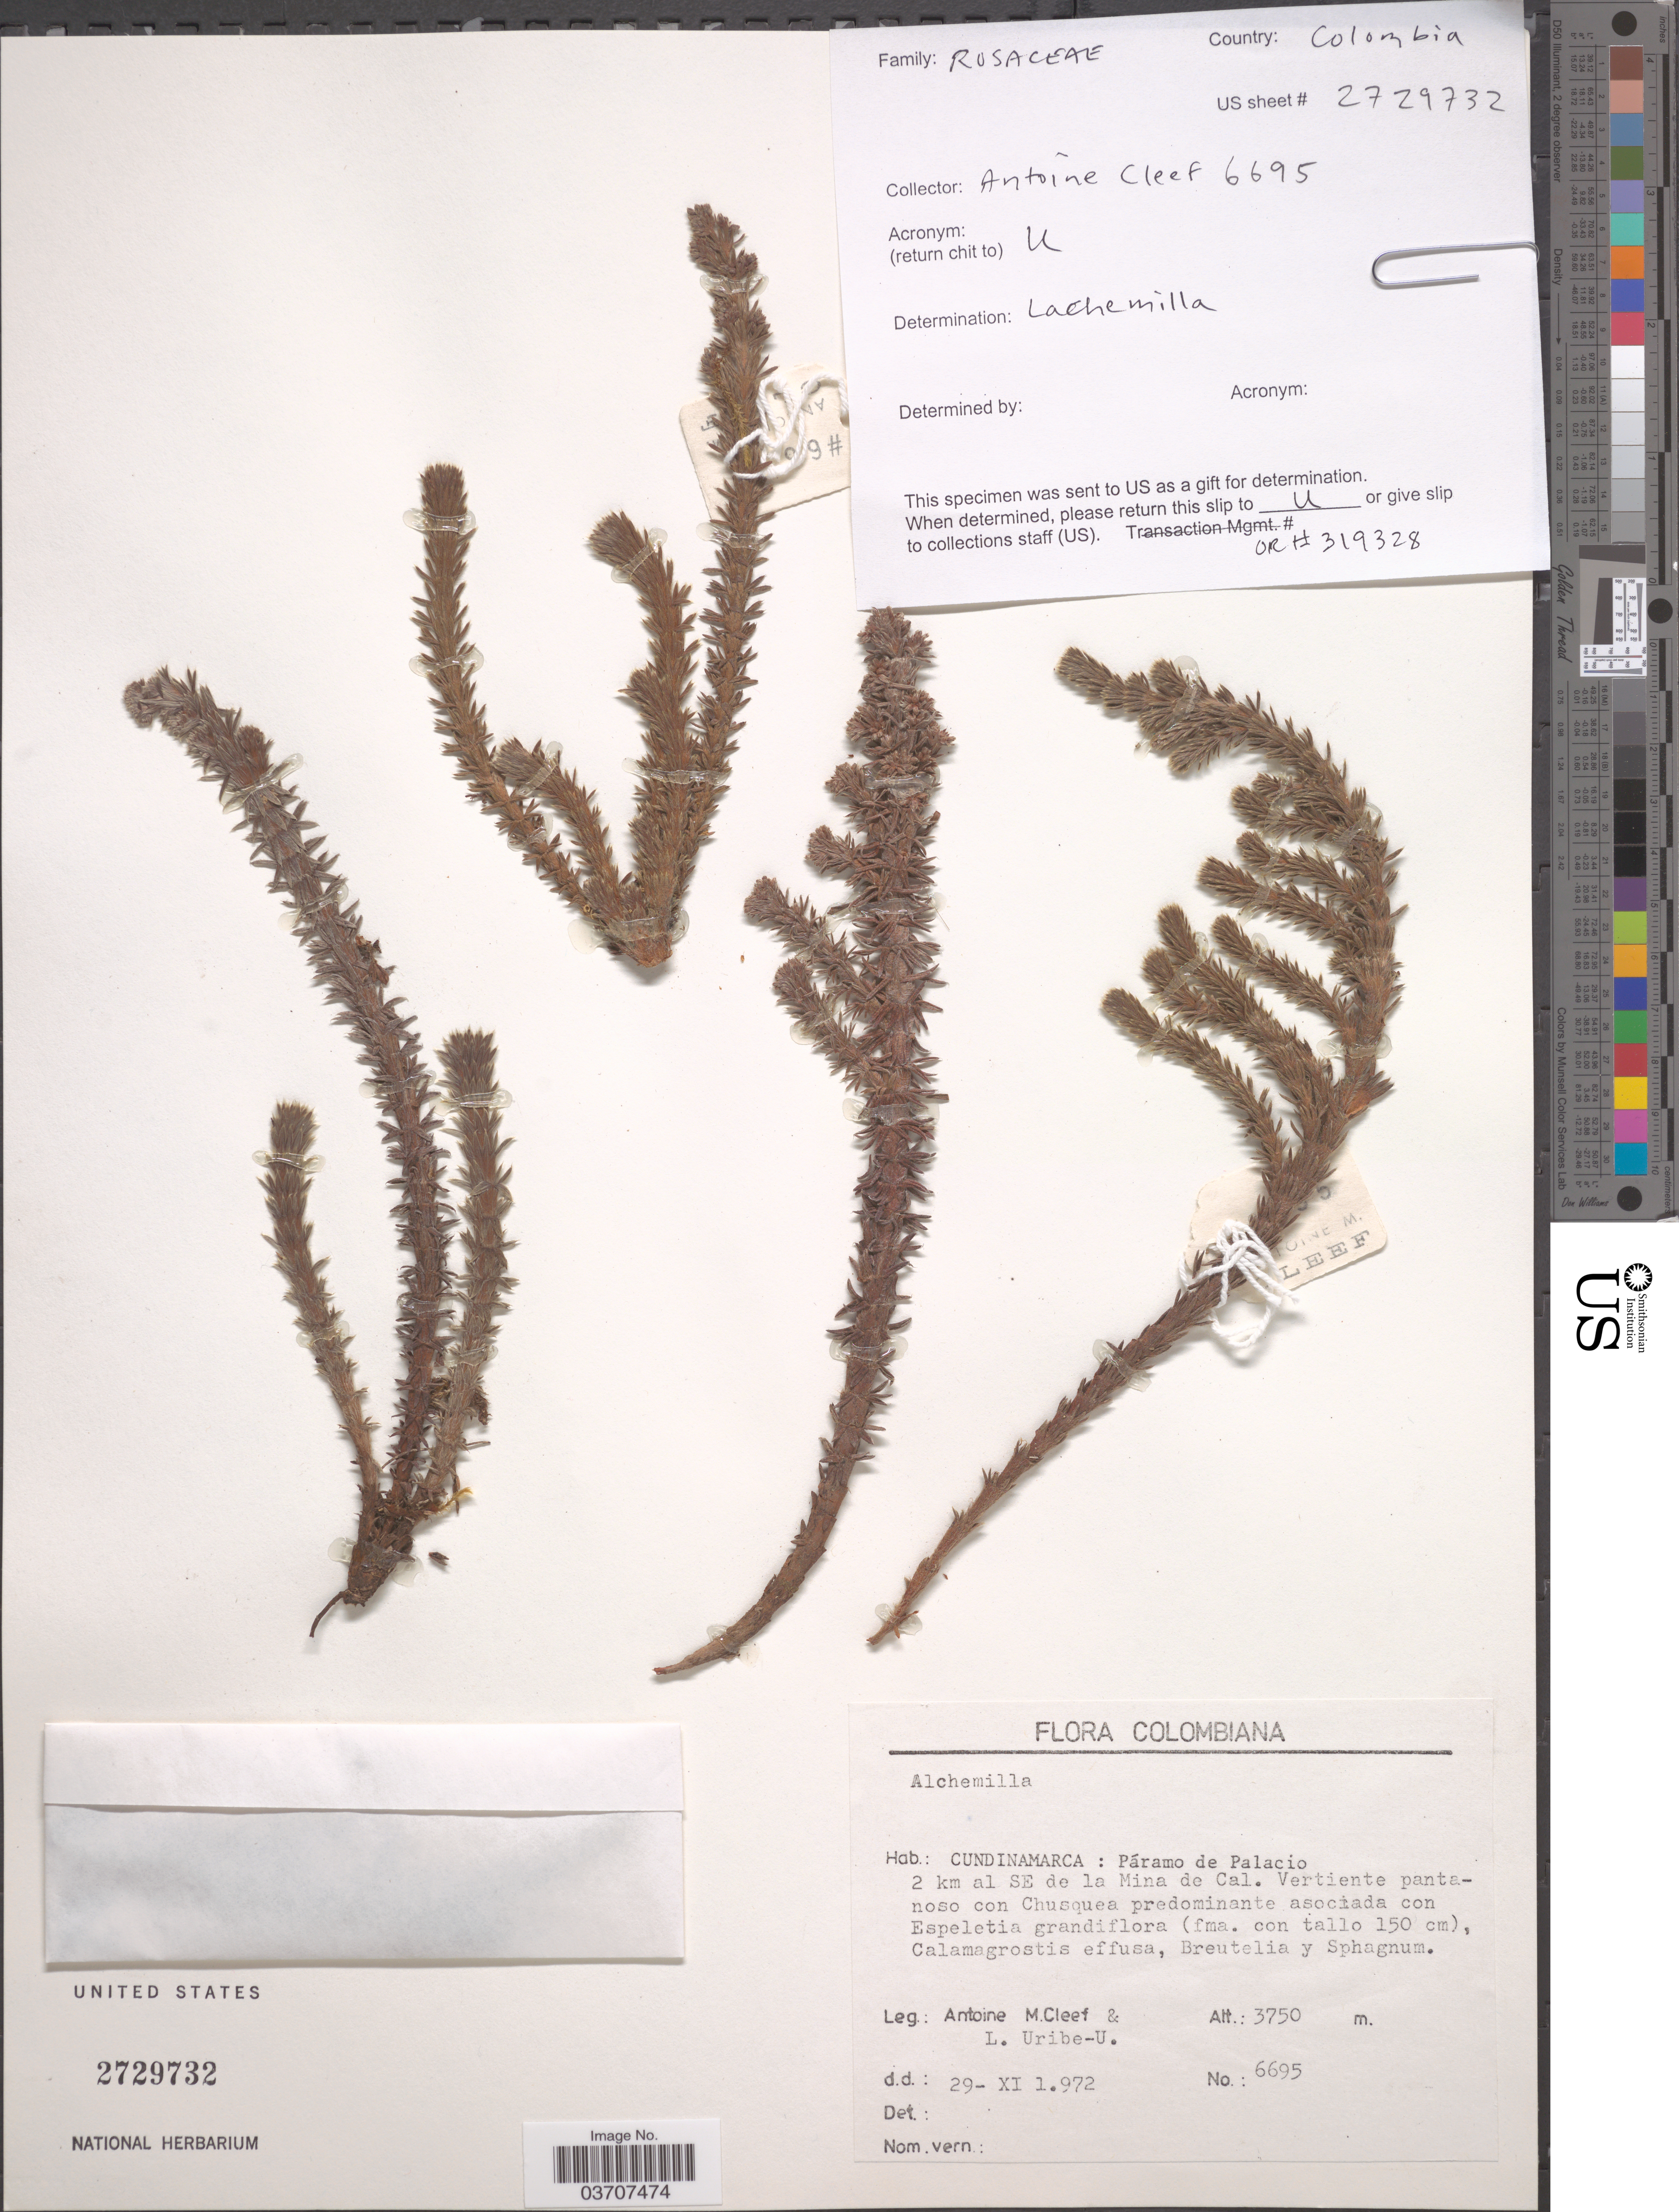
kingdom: Plantae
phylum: Tracheophyta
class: Magnoliopsida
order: Rosales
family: Rosaceae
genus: Alchemilla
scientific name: Alchemilla nivalis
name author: Kunth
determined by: Dorr, L. J., (BOT), Smithsonian Institution - National Museum of Natural History (UNITED STATES)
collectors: A. M. Cleef & L. Uribe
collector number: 6695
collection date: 1972-11-29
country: Colombia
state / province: Cundinamarca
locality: Páramo de Palacio. 2 km al SE de la Mina de Cal.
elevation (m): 3750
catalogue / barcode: US 2729732